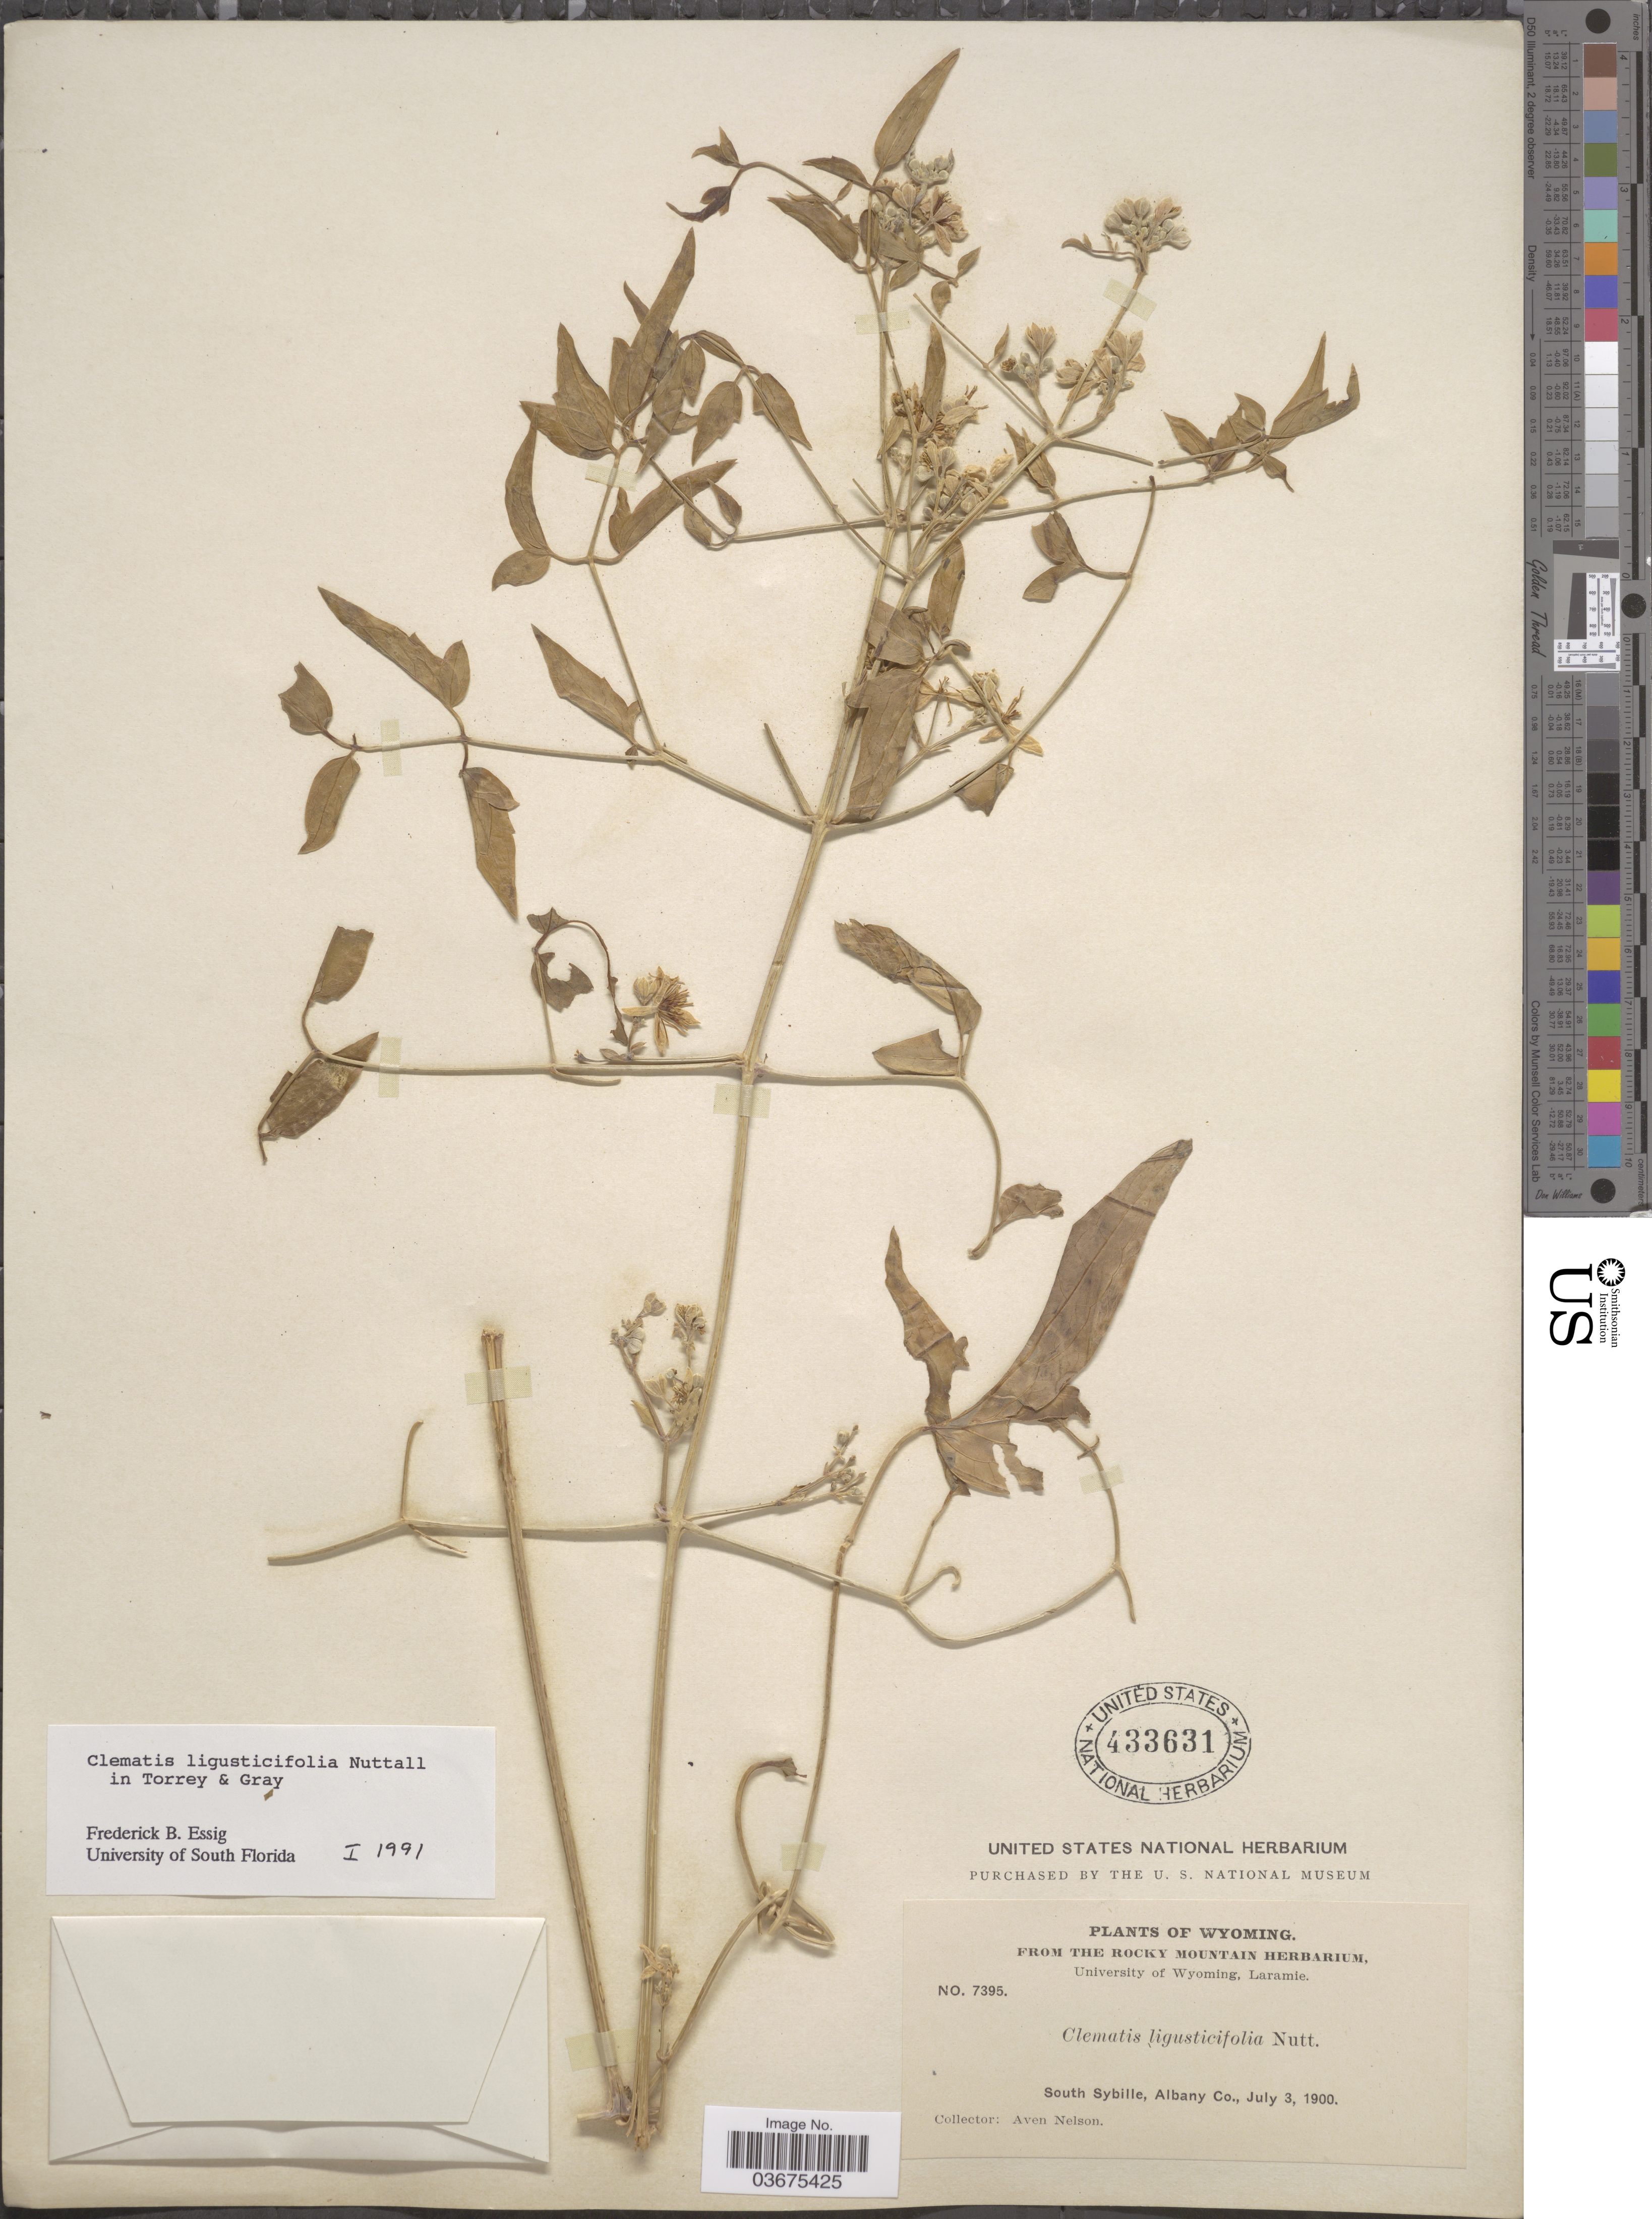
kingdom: Plantae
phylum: Tracheophyta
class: Magnoliopsida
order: Ranunculales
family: Ranunculaceae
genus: Clematis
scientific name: Clematis ligusticifolia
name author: Nutt.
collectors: A. Nelson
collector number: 7395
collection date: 1900-07-03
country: United States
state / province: Wyoming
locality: South Sybille, Albany Co.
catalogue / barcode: US 433631